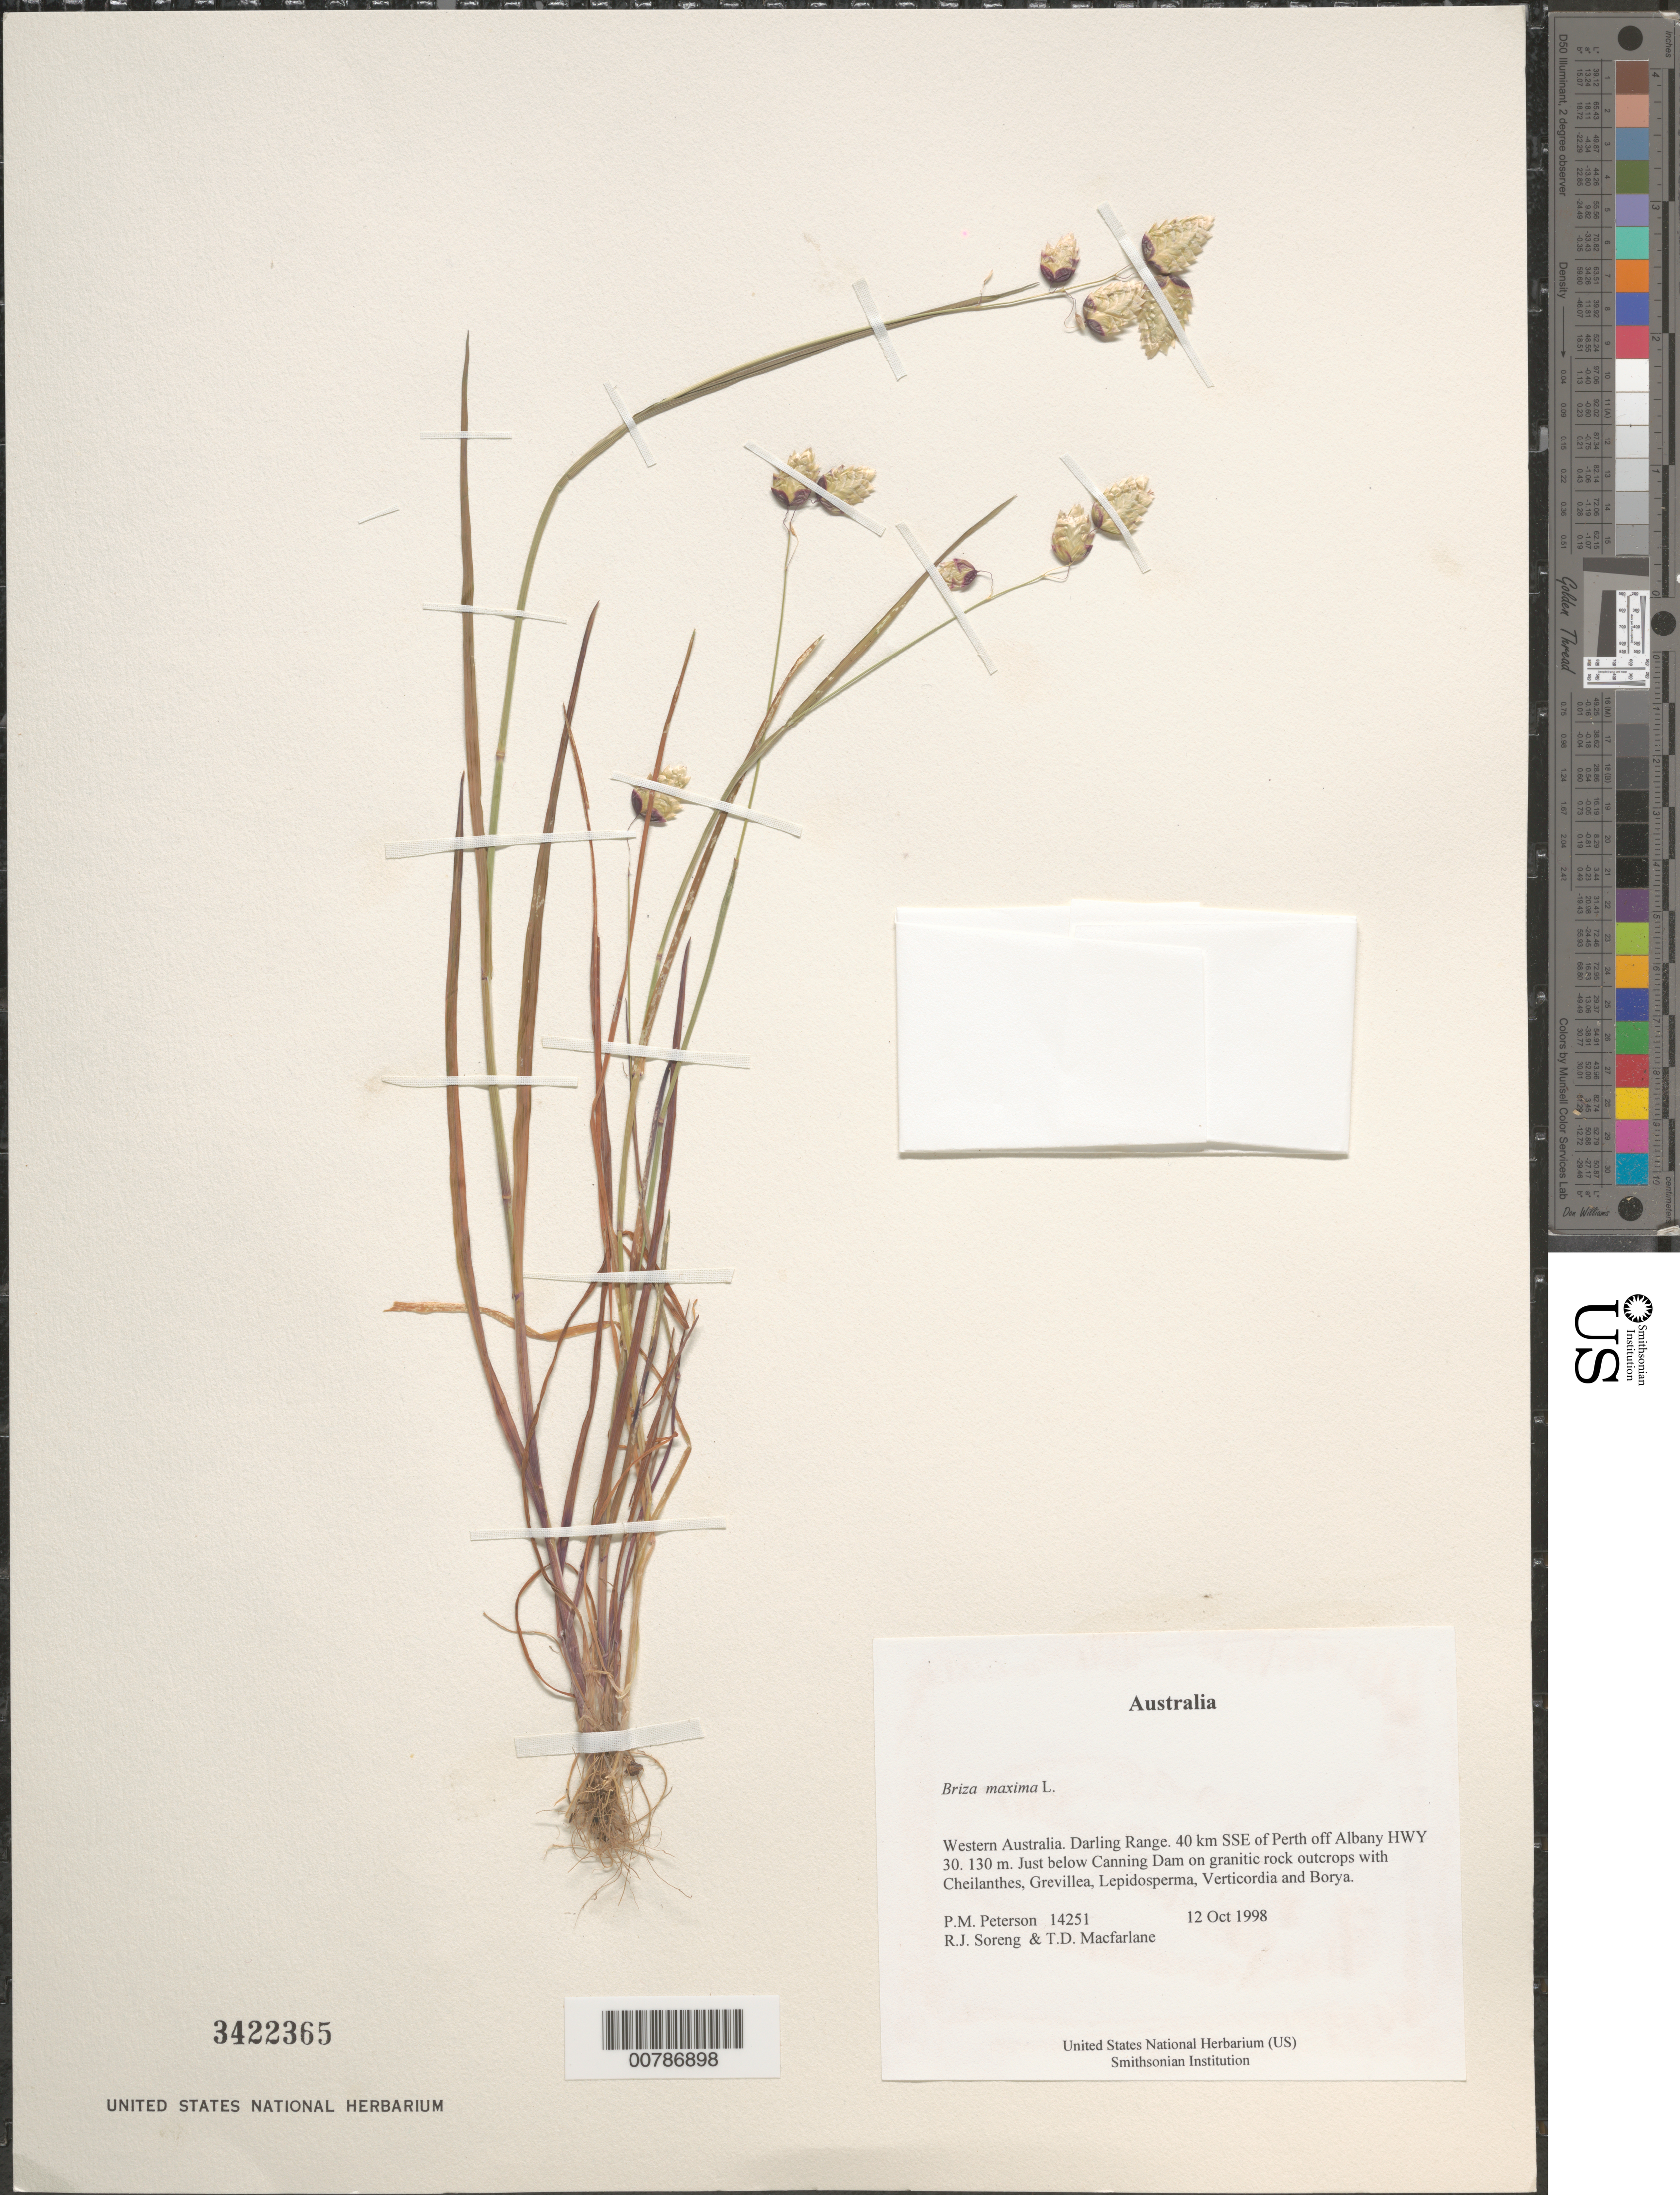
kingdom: Plantae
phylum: Tracheophyta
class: Liliopsida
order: Poales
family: Poaceae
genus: Briza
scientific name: Briza maxima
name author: L.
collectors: P. M. Peterson, R. J. Soreng & T. Macfarlane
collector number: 14251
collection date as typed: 12 Oct 1998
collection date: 1998-10-12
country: Australia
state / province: Western Australia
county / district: Darling Range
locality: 40 km SSE of Perth off Albany HWY 30.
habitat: Just below Canning Dam on granitic rock outcrops with Cheilanthes, Grevillea, Lepidosperma, Verticordia and Borya.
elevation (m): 130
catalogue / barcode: US 3422365